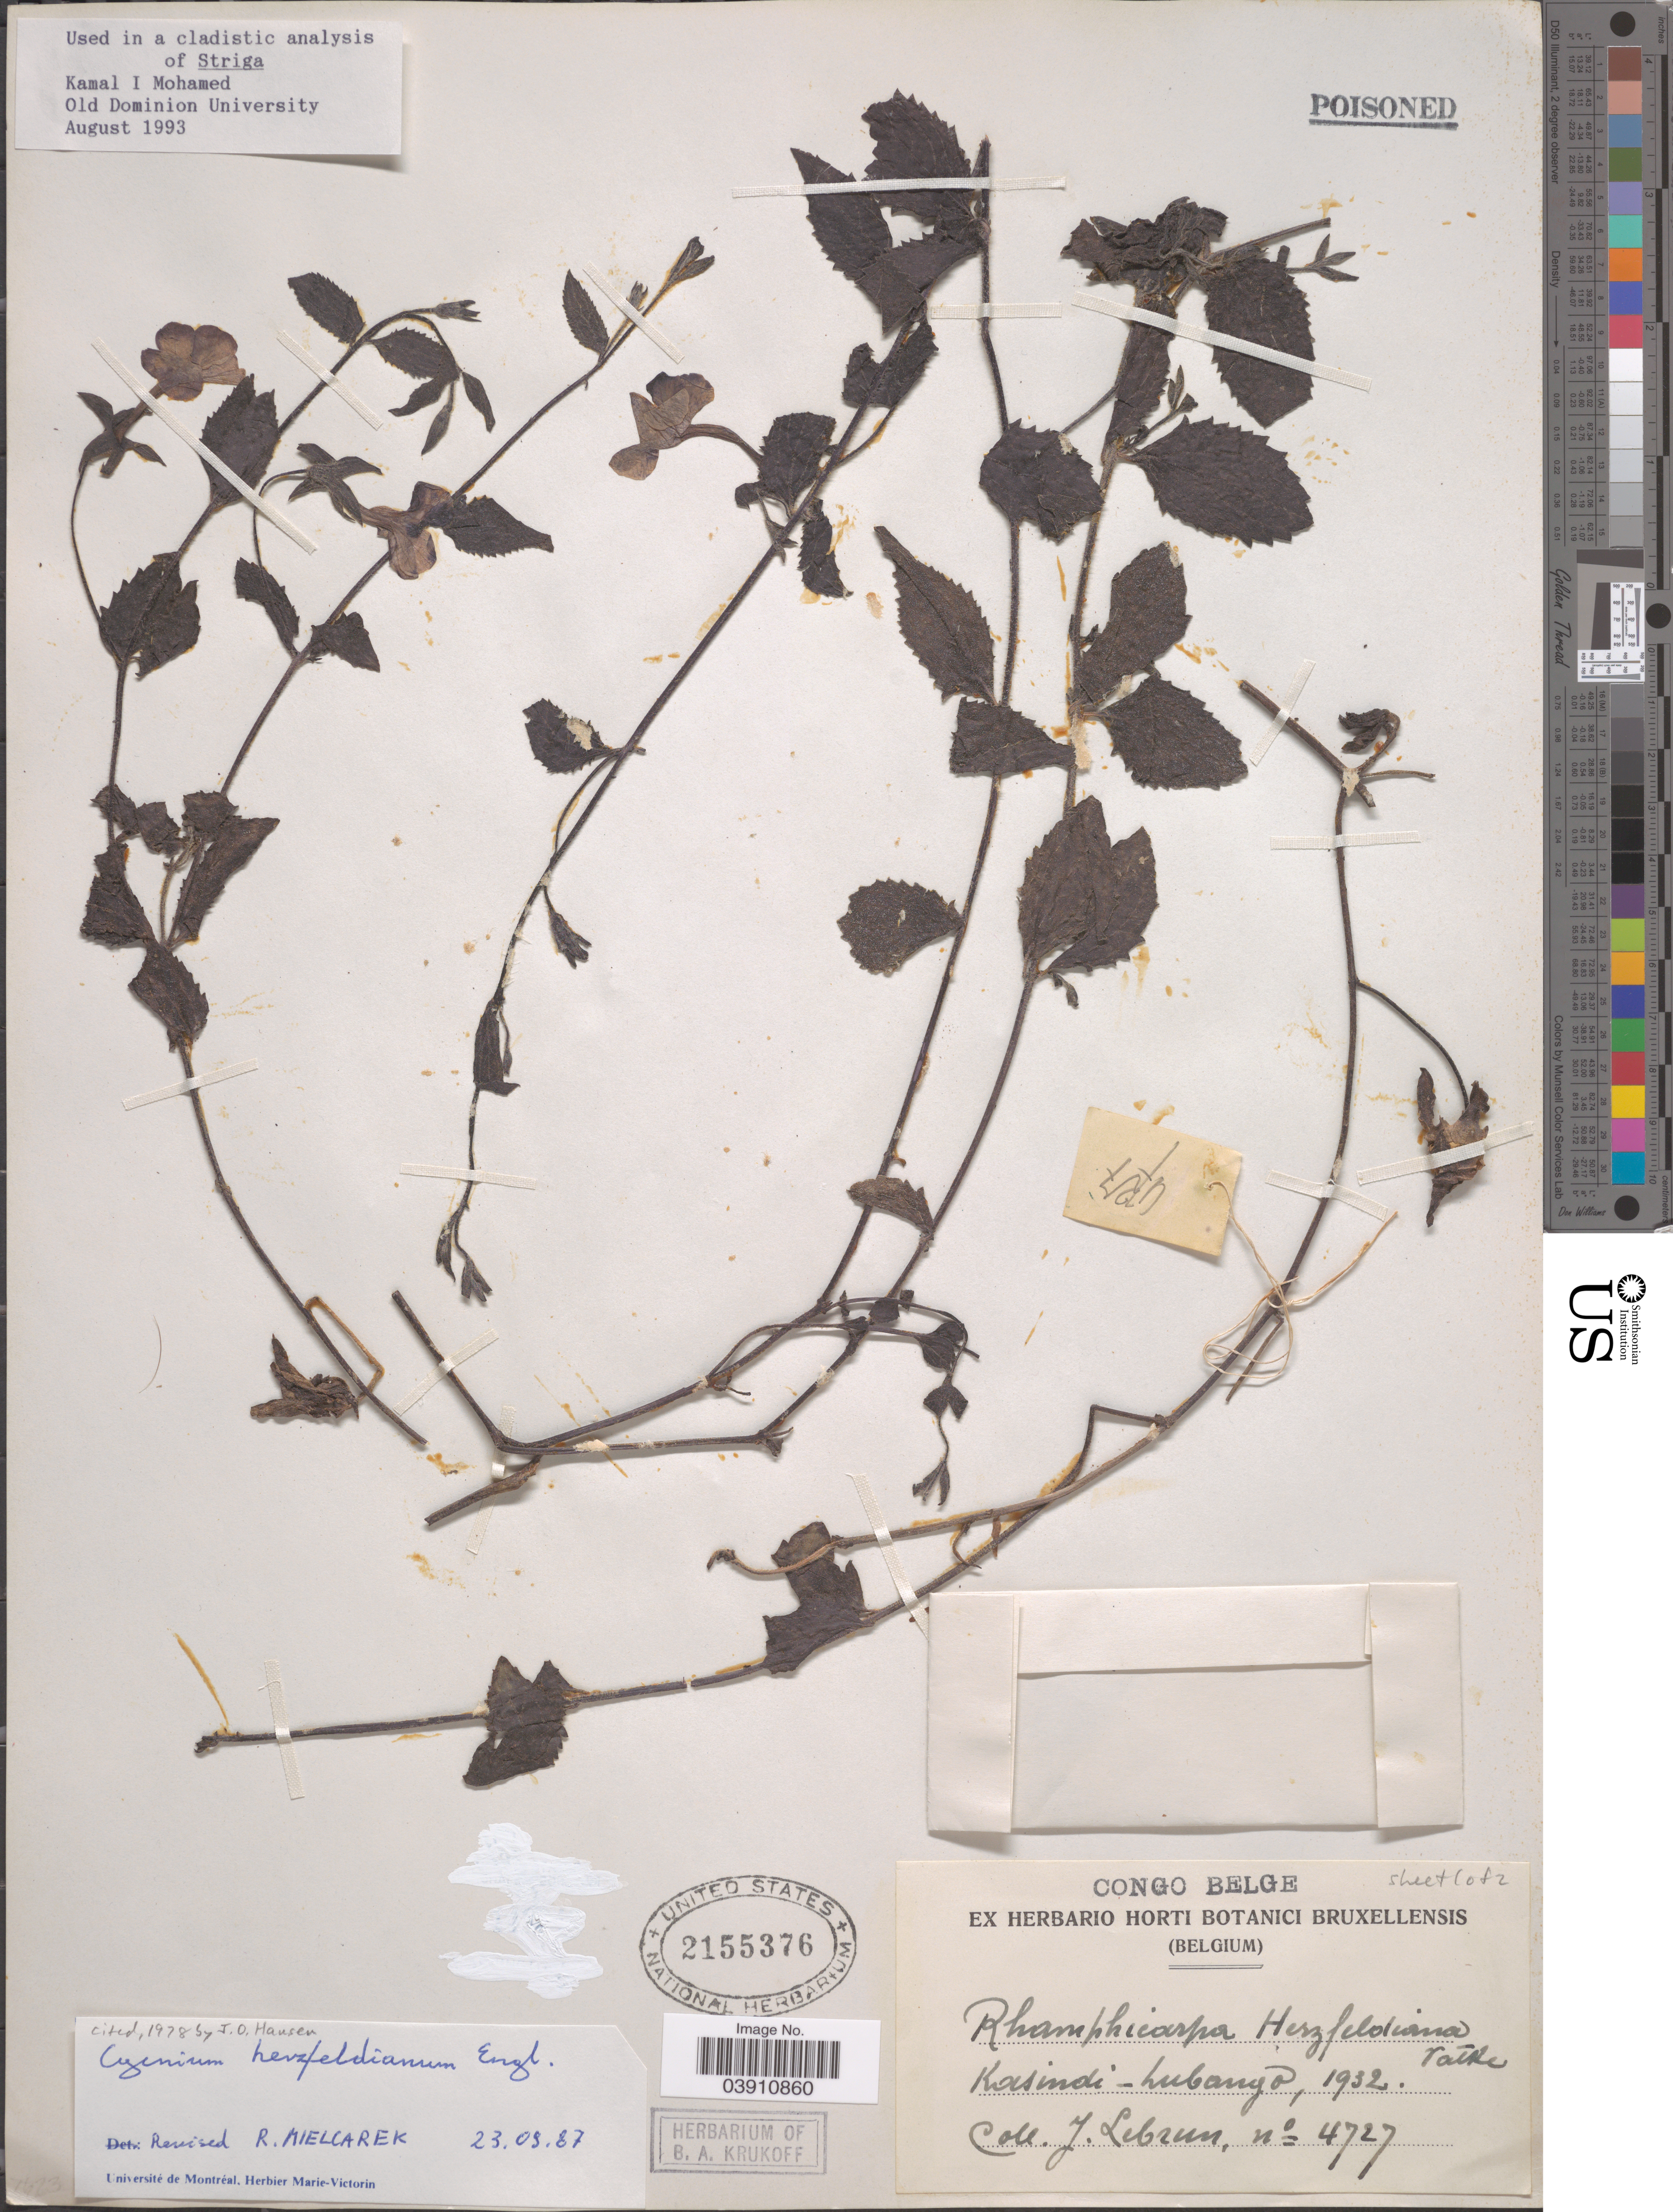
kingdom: Plantae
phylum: Tracheophyta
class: Magnoliopsida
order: Lamiales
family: Orobanchaceae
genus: Cycnium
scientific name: Cycnium herzfeldianum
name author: (Vatke) Engl.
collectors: J. A. Lebrun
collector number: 4727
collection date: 1932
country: Congo, Democratic Republic of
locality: Congo Belge. Kasindi-Lubango.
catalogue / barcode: US 2155376